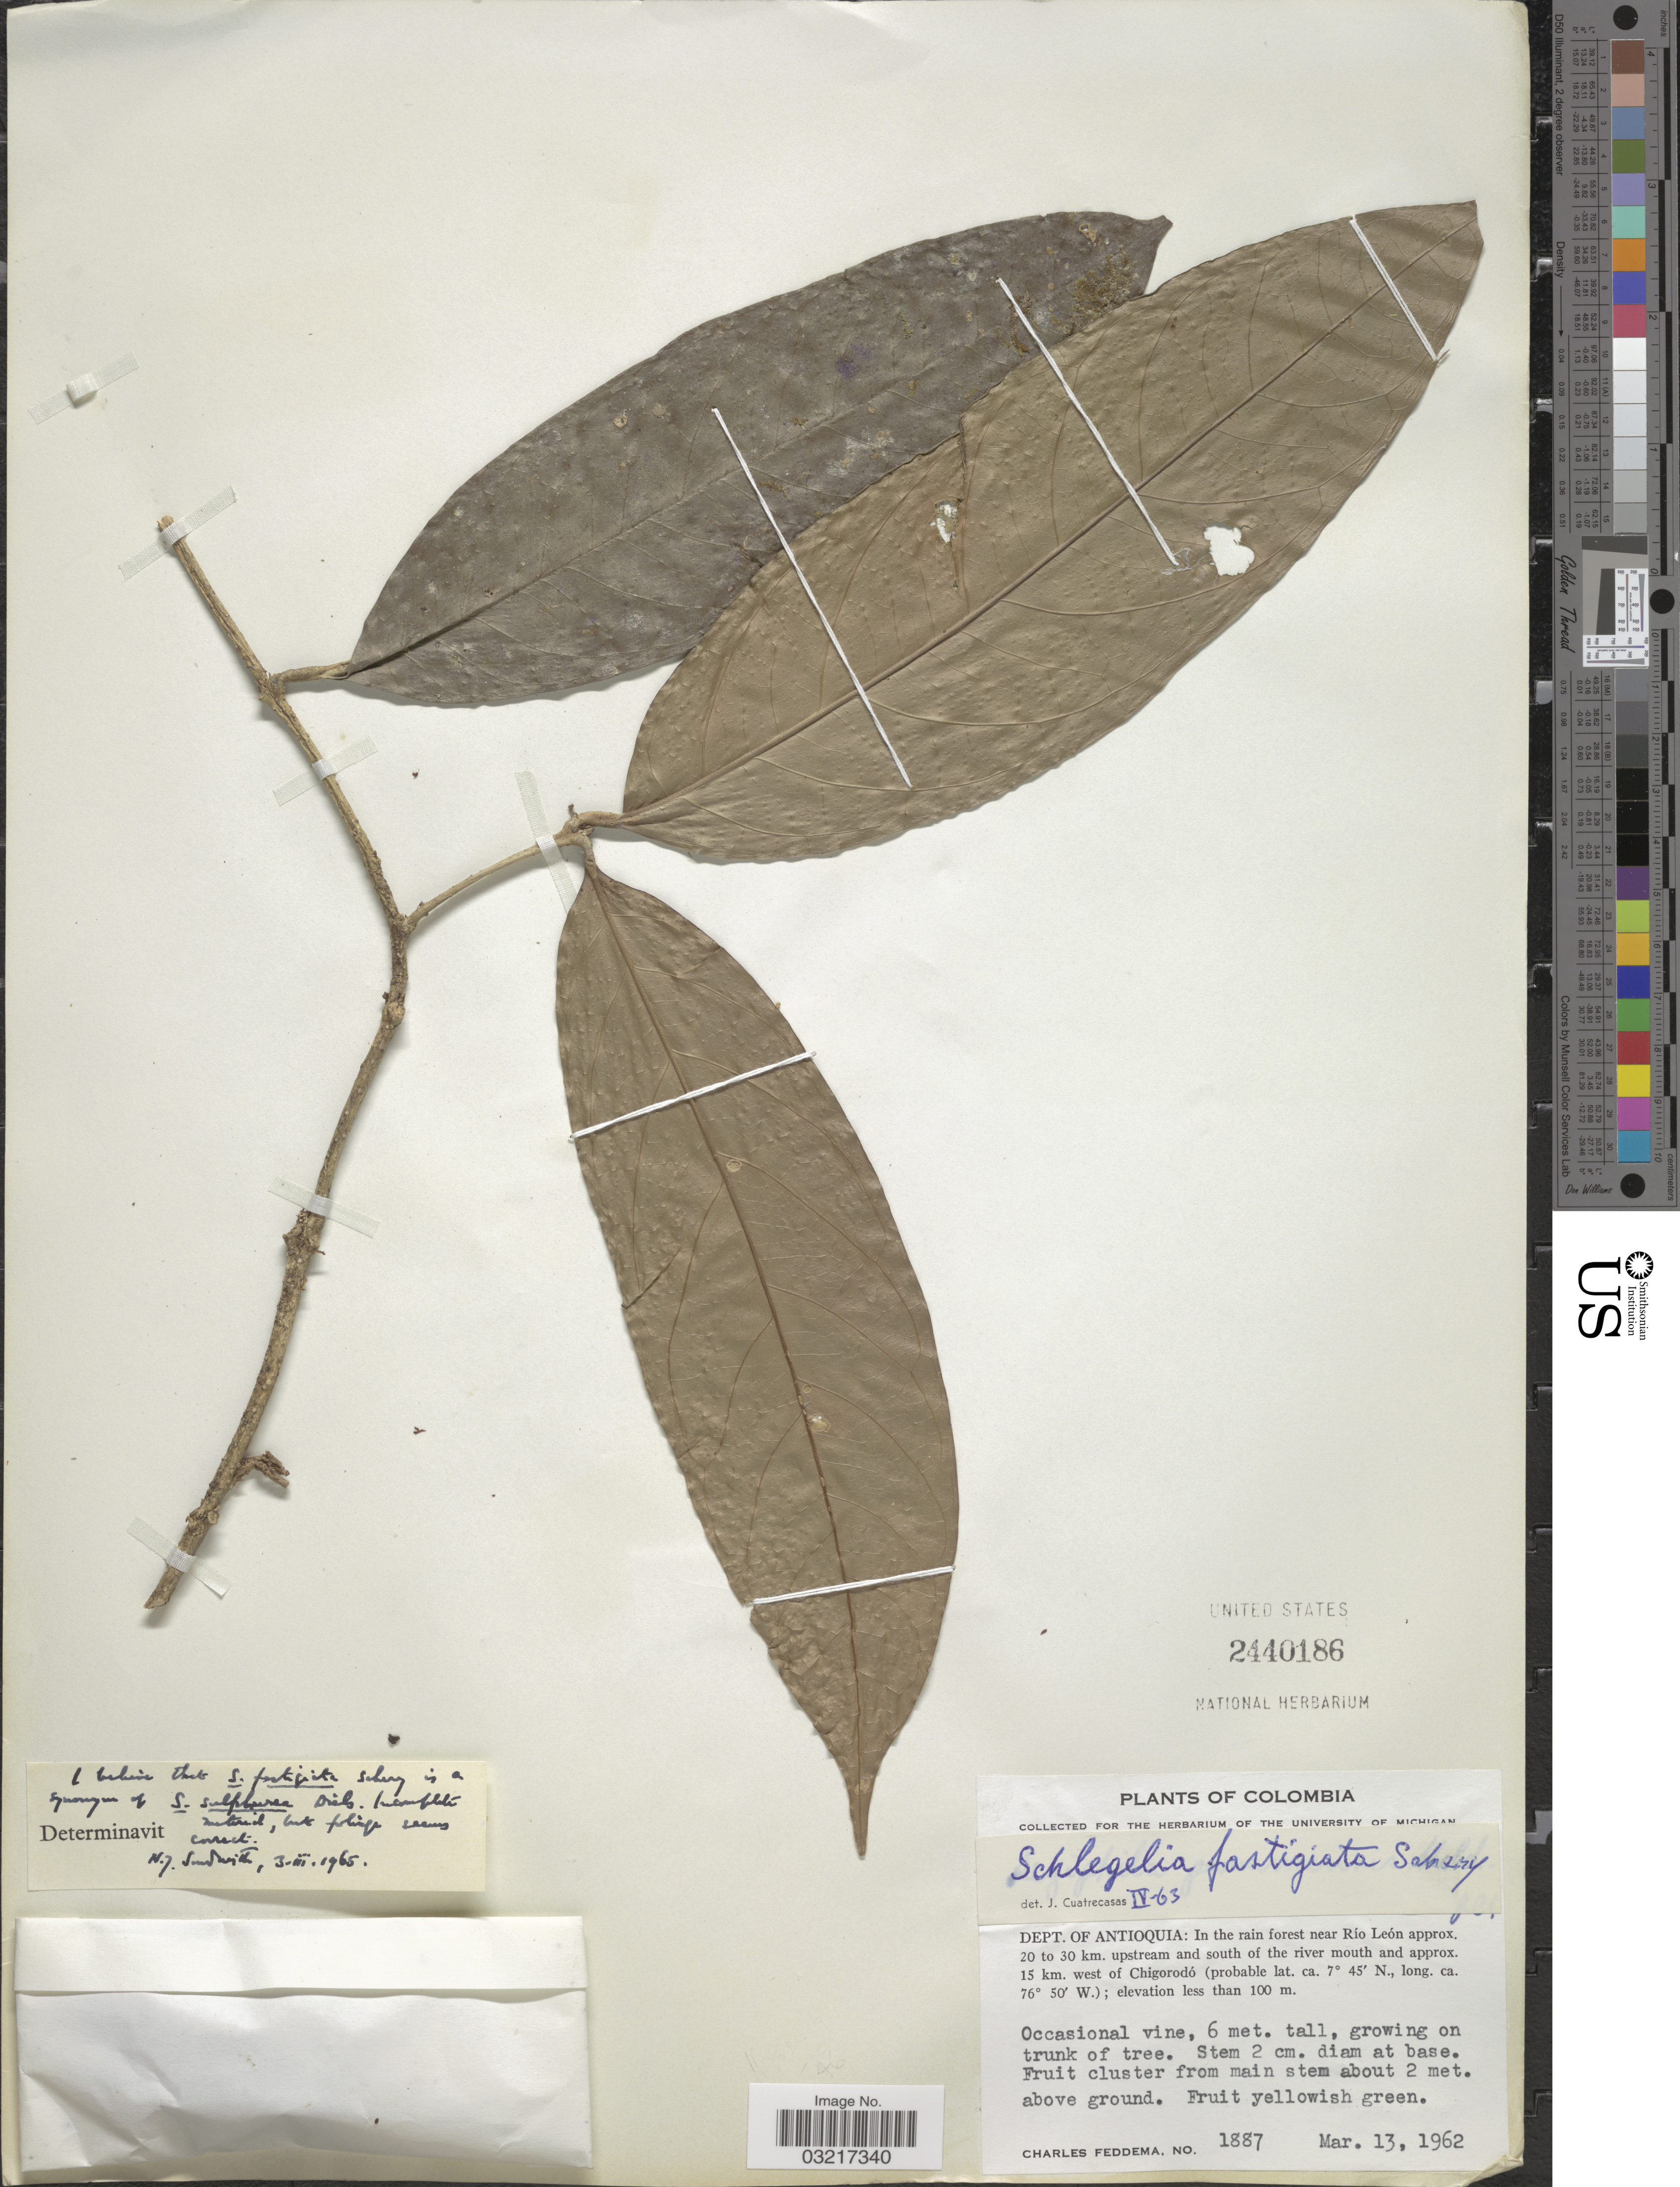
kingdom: Plantae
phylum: Tracheophyta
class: Magnoliopsida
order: Lamiales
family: Schlegeliaceae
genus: Schlegelia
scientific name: Schlegelia fastigiata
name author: Schery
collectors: C. Feddema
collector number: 1887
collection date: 1962-03-13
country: Colombia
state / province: Antioquia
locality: Dept. of Antioquia: In the rain forest near Río León approx. 20 to 30 km. upstream and south of the river mouth and approx. 15 km. west of Chigorodó.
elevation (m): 100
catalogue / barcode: US 2440186